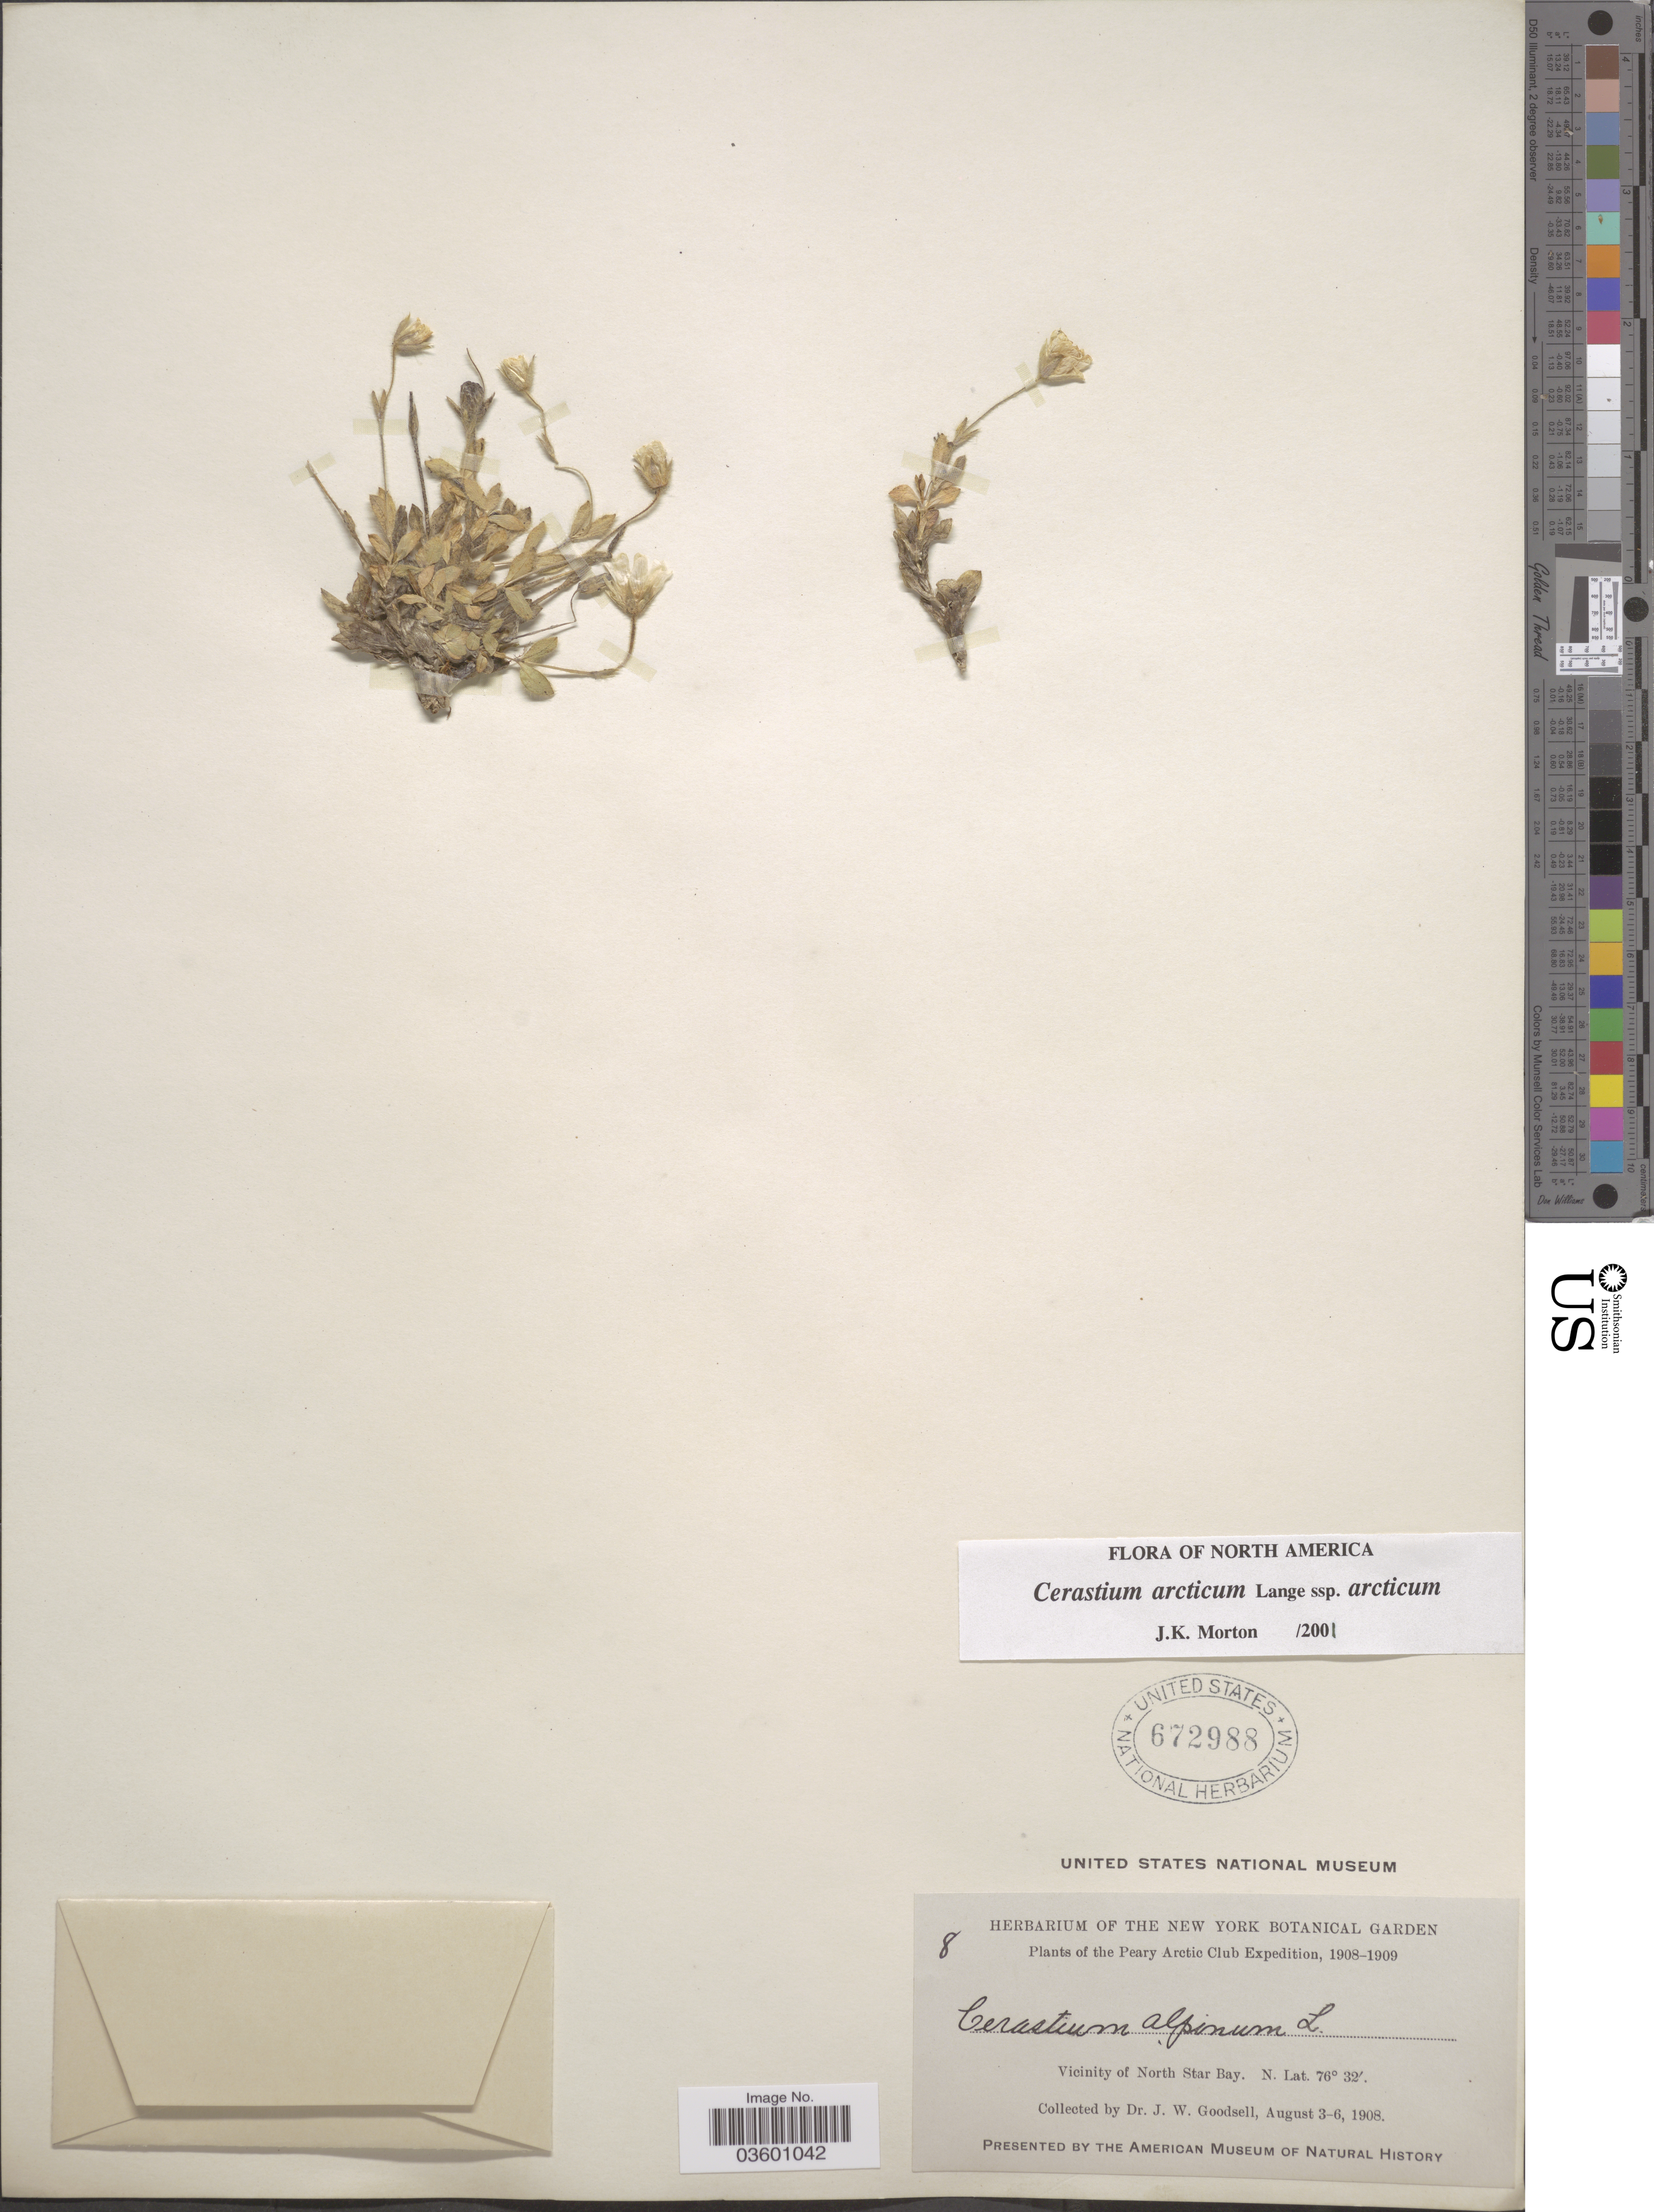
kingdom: Plantae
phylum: Tracheophyta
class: Magnoliopsida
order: Caryophyllales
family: Caryophyllaceae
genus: Cerastium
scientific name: Cerastium arcticum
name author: Lange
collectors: J. Goodsell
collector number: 8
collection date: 1908-08-03/1908-08-06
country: Greenland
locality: Peary Arctic Club. Vicinity of North Star Bay.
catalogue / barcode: US 672988